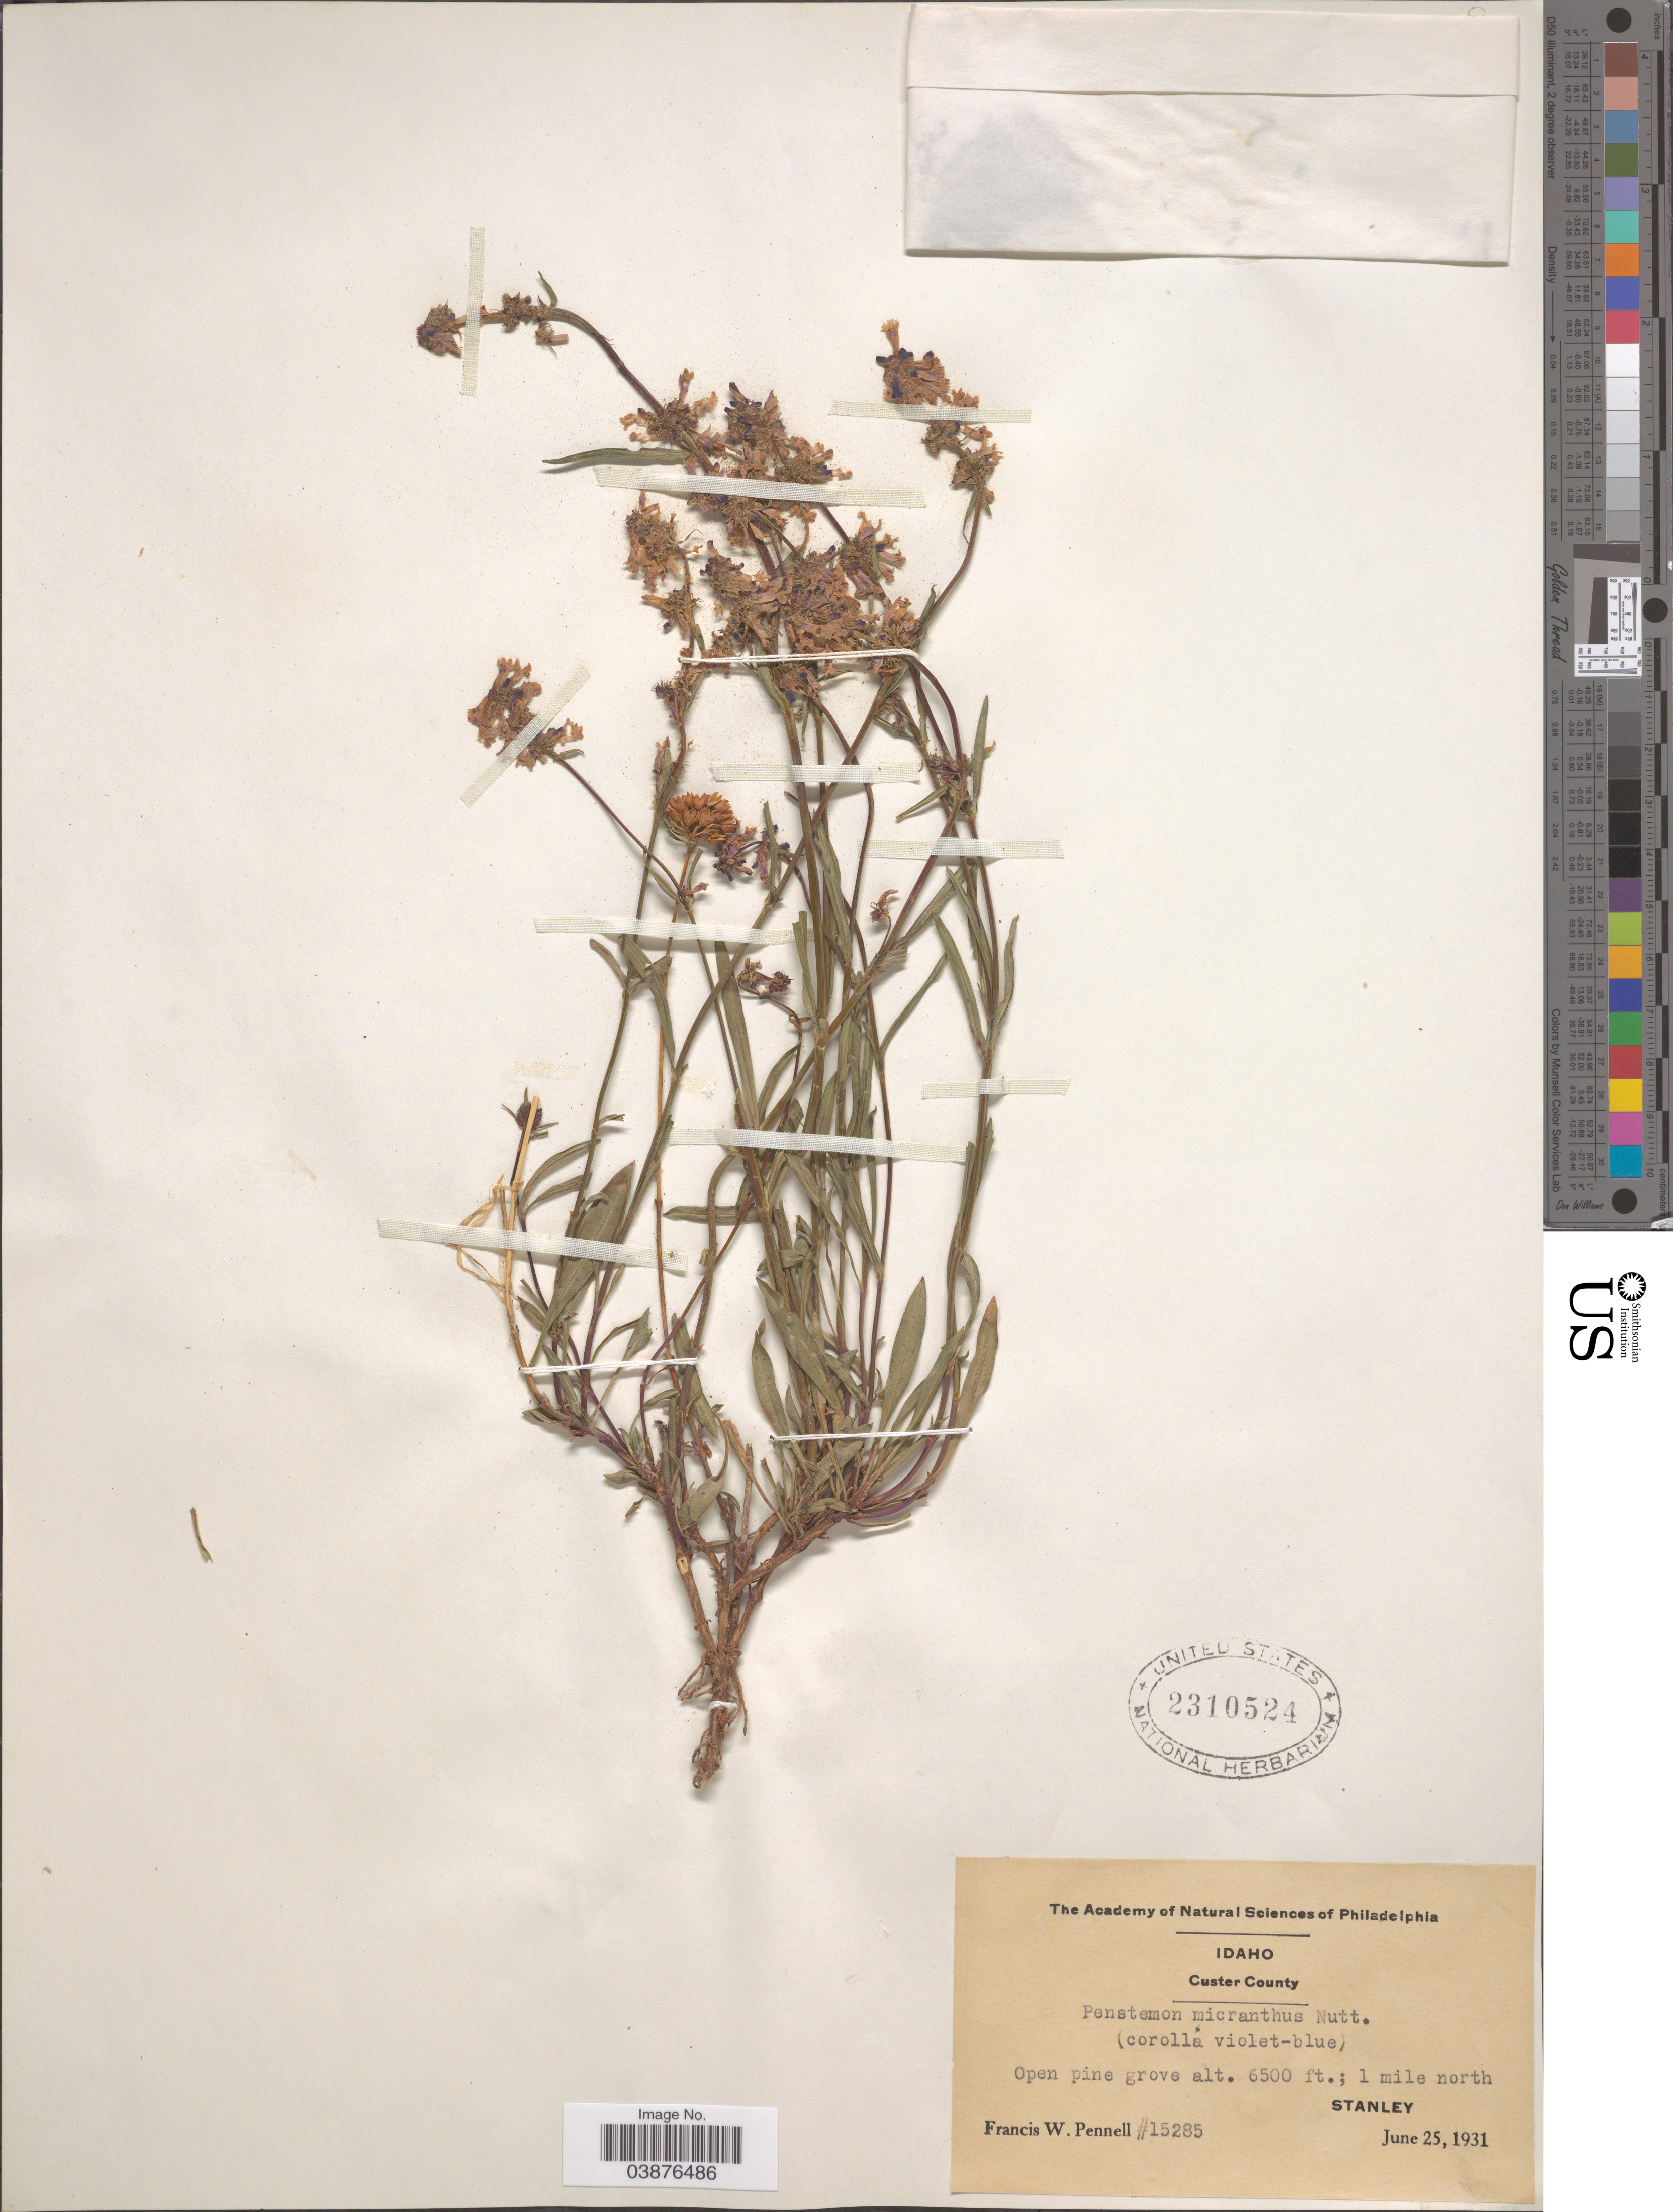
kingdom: Plantae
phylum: Tracheophyta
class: Magnoliopsida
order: Lamiales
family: Plantaginaceae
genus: Penstemon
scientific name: Penstemon procerus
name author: Douglas ex Graham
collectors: F. W. Pennell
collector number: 15285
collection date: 1931-06-25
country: United States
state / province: Idaho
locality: Custer County. 1 mile north. Stanley.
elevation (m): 1981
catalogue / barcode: US 2310524